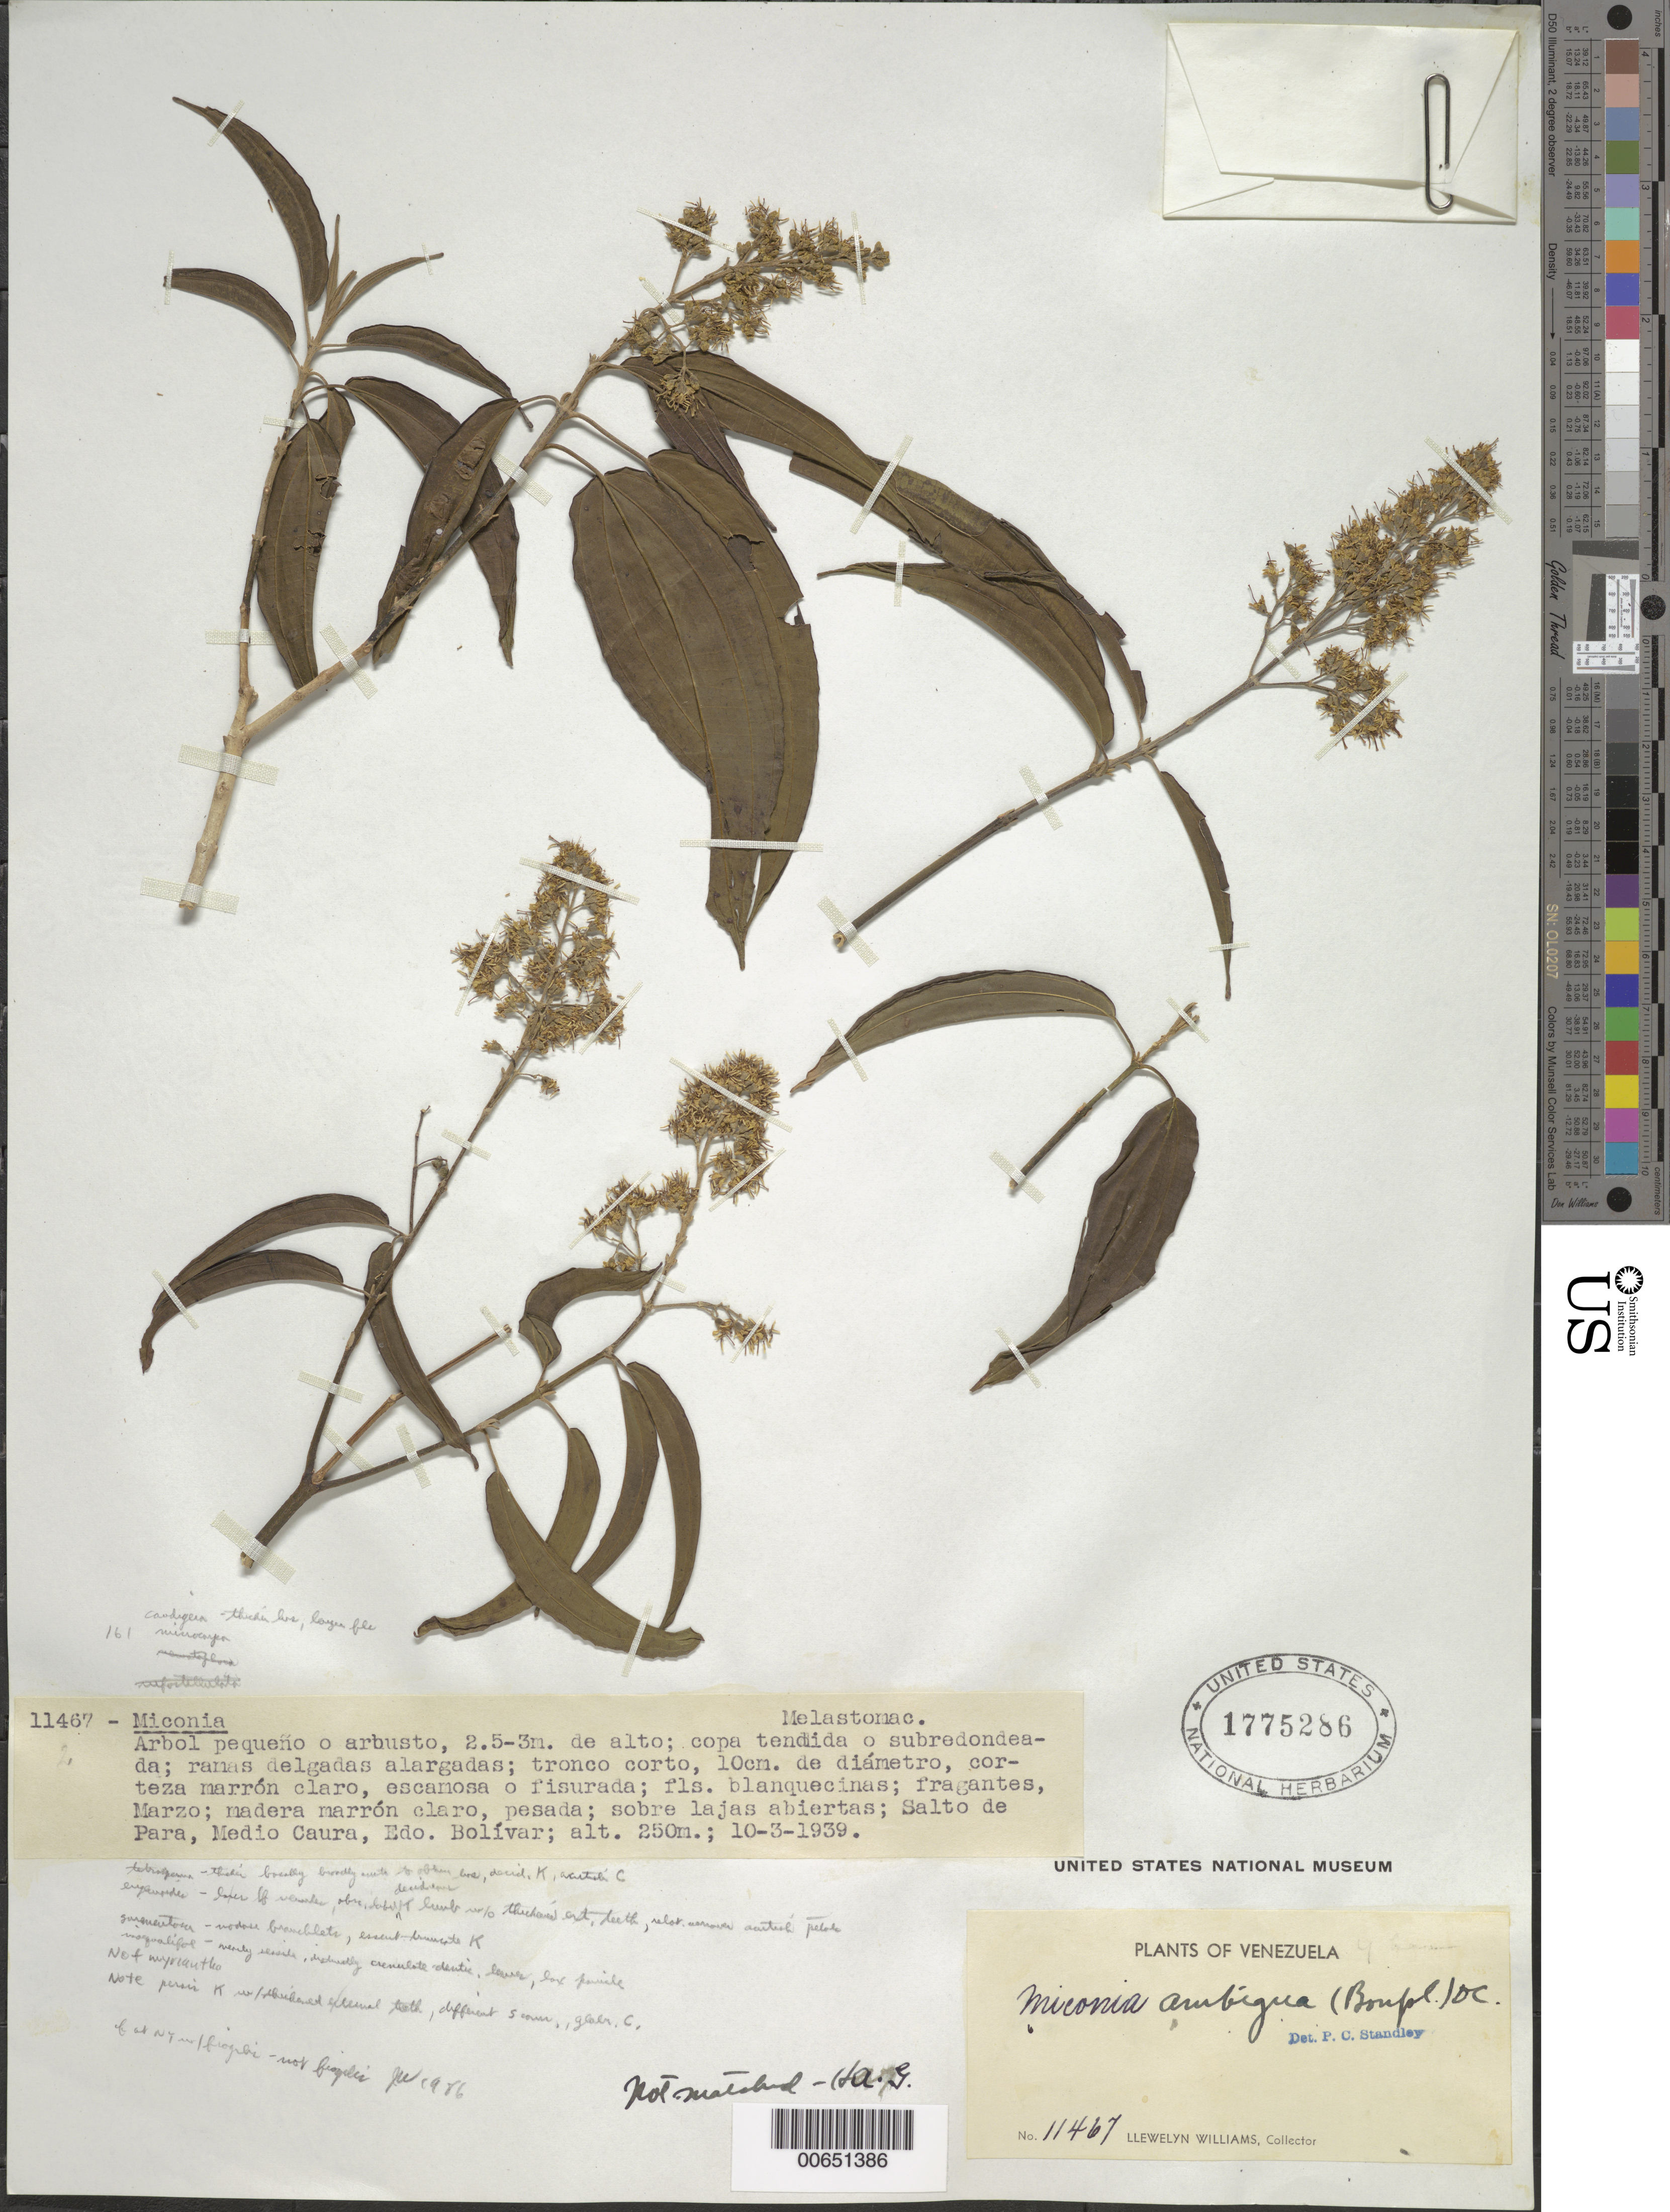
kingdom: Plantae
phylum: Tracheophyta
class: Magnoliopsida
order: Myrtales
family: Melastomataceae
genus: Miconia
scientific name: Miconia amplexans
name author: (Crueg.) Cogn.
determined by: Standley, Paul C.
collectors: Ll. Williams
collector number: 11467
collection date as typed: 10-Mar-39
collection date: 1939-03-10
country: Venezuela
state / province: Bolívar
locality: Salto de Para, Medio Caura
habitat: Sobre lajas abiertas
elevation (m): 250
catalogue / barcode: US 1775286